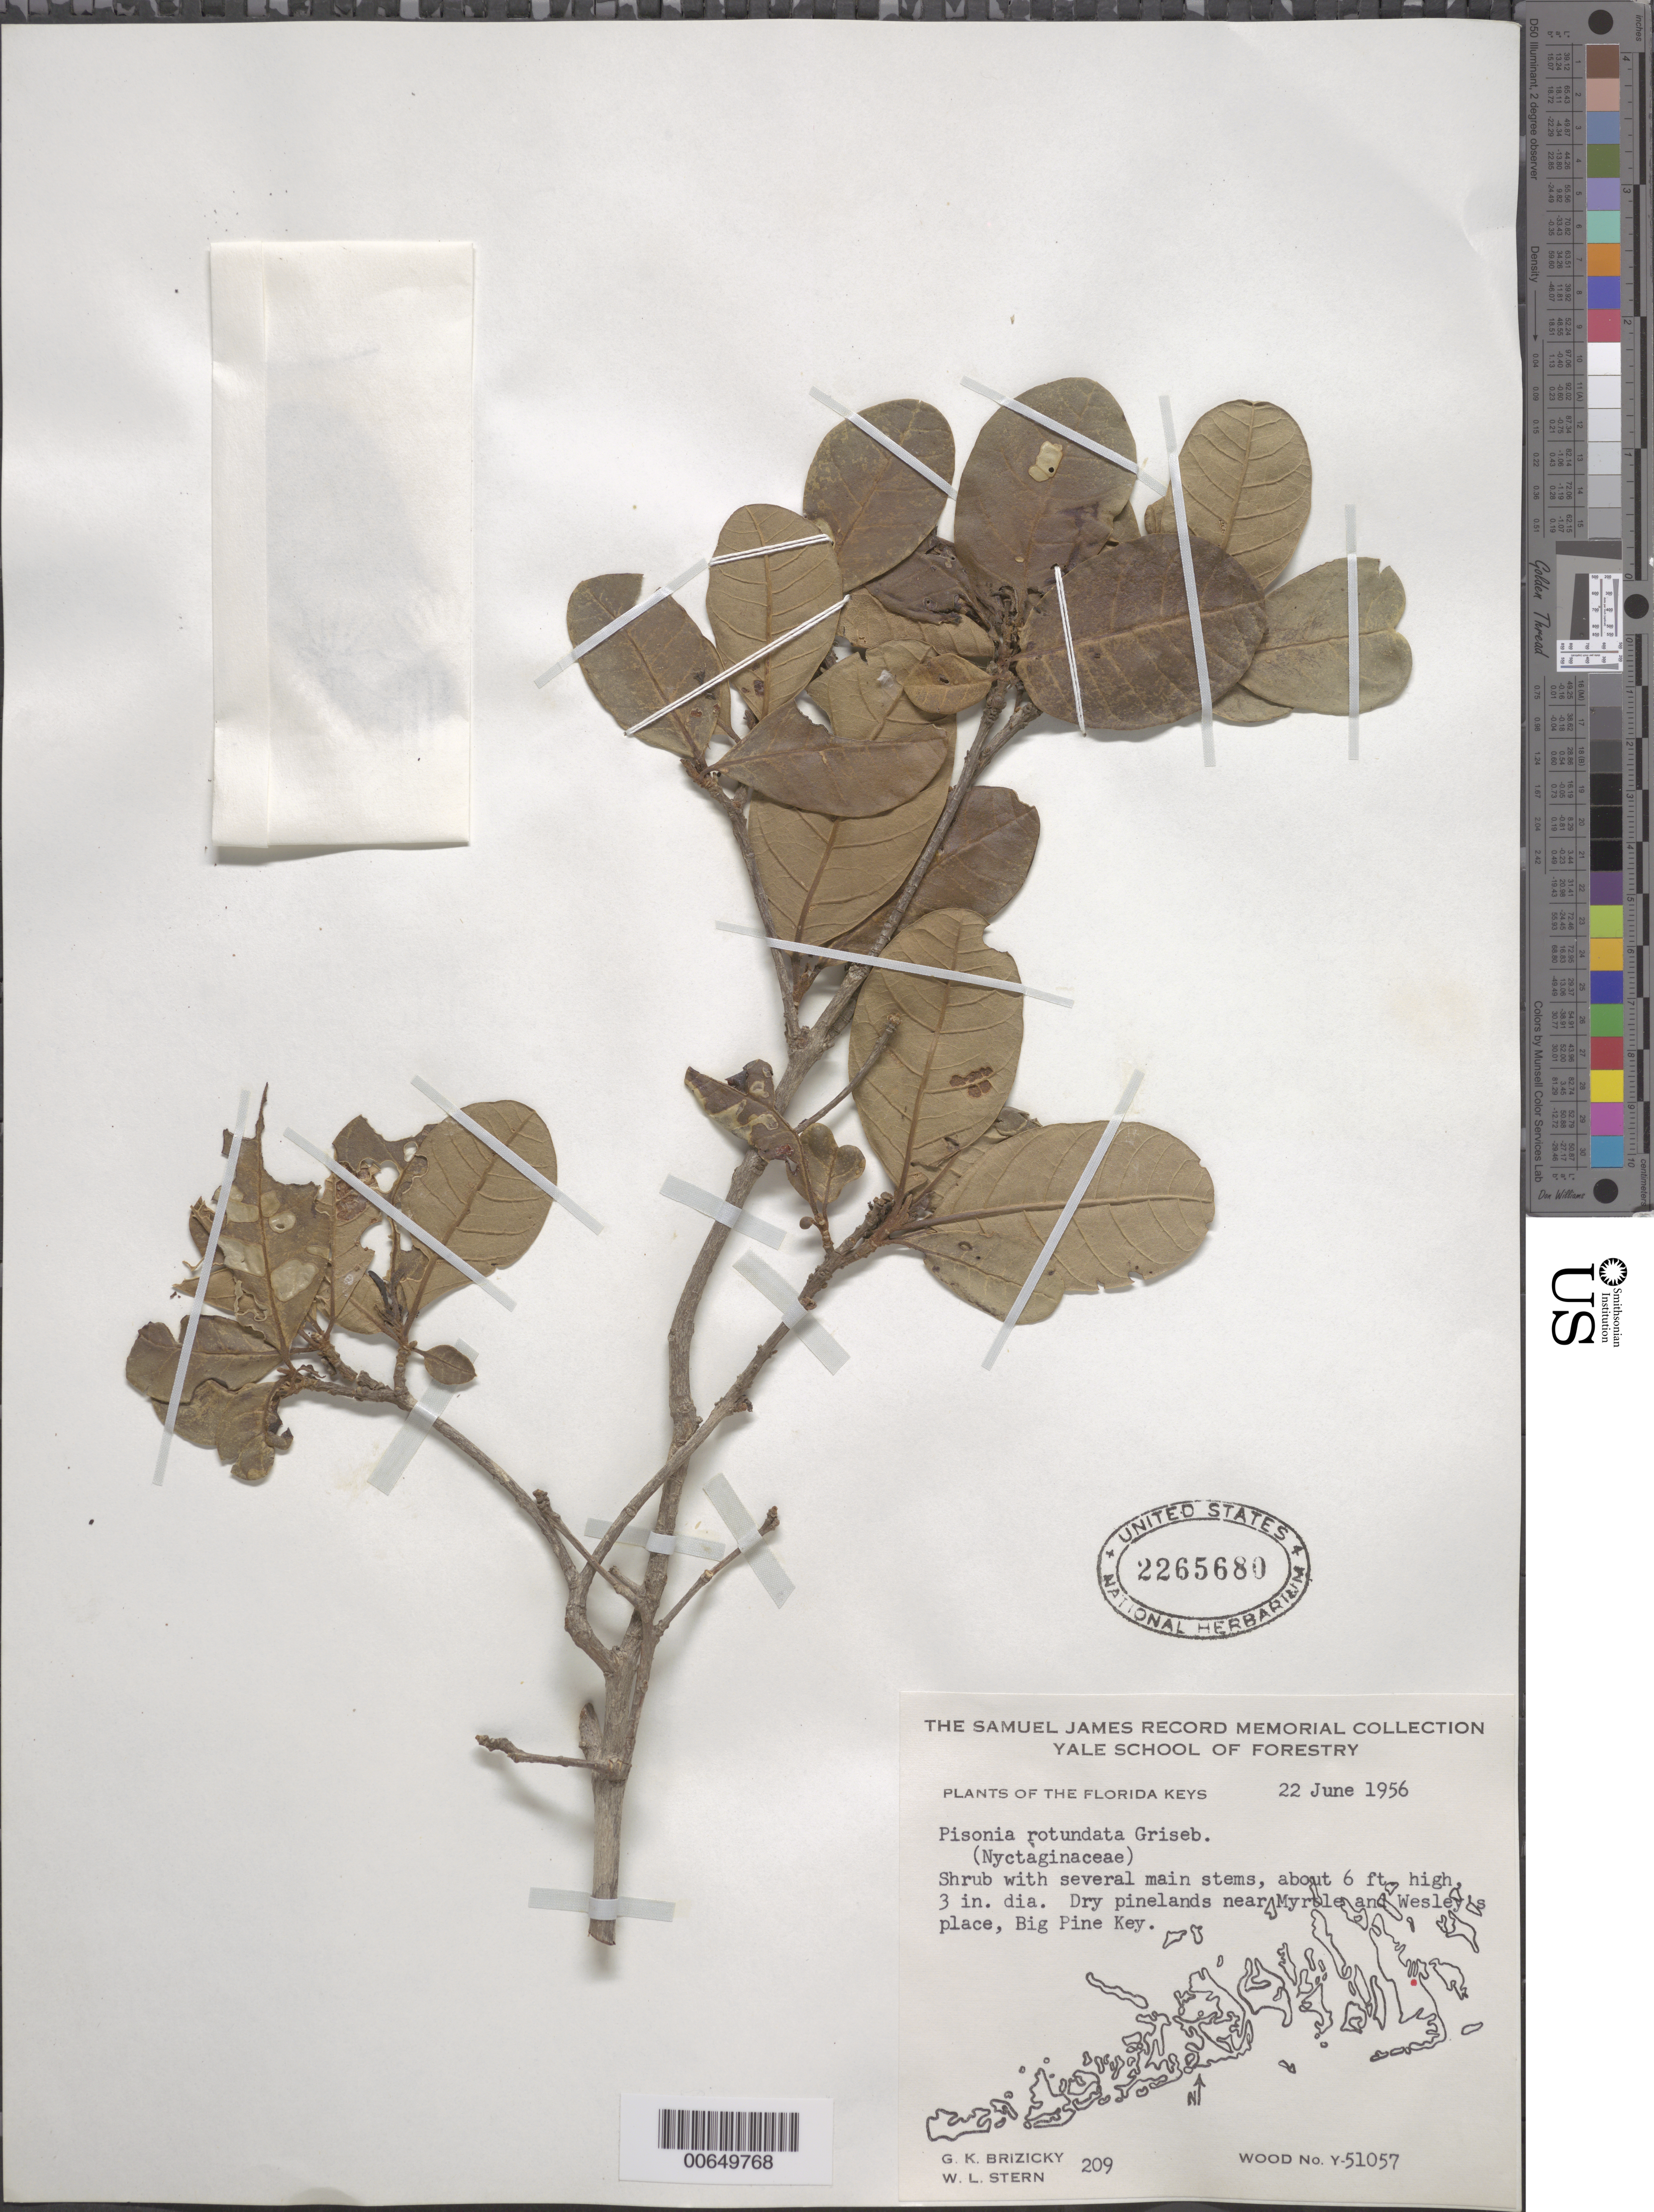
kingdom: Plantae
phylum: Tracheophyta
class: Magnoliopsida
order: Caryophyllales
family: Nyctaginaceae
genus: Pisonia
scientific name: Pisonia rotundata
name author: Griseb.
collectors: G. K. Brizicky & W. L. Stern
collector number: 329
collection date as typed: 22 Jun 1956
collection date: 1956-06-22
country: United States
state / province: Florida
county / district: Monroe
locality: Near Myrtle & Wesley's Place, Big Pine Key.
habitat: Dry pinelands.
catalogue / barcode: US 2265680